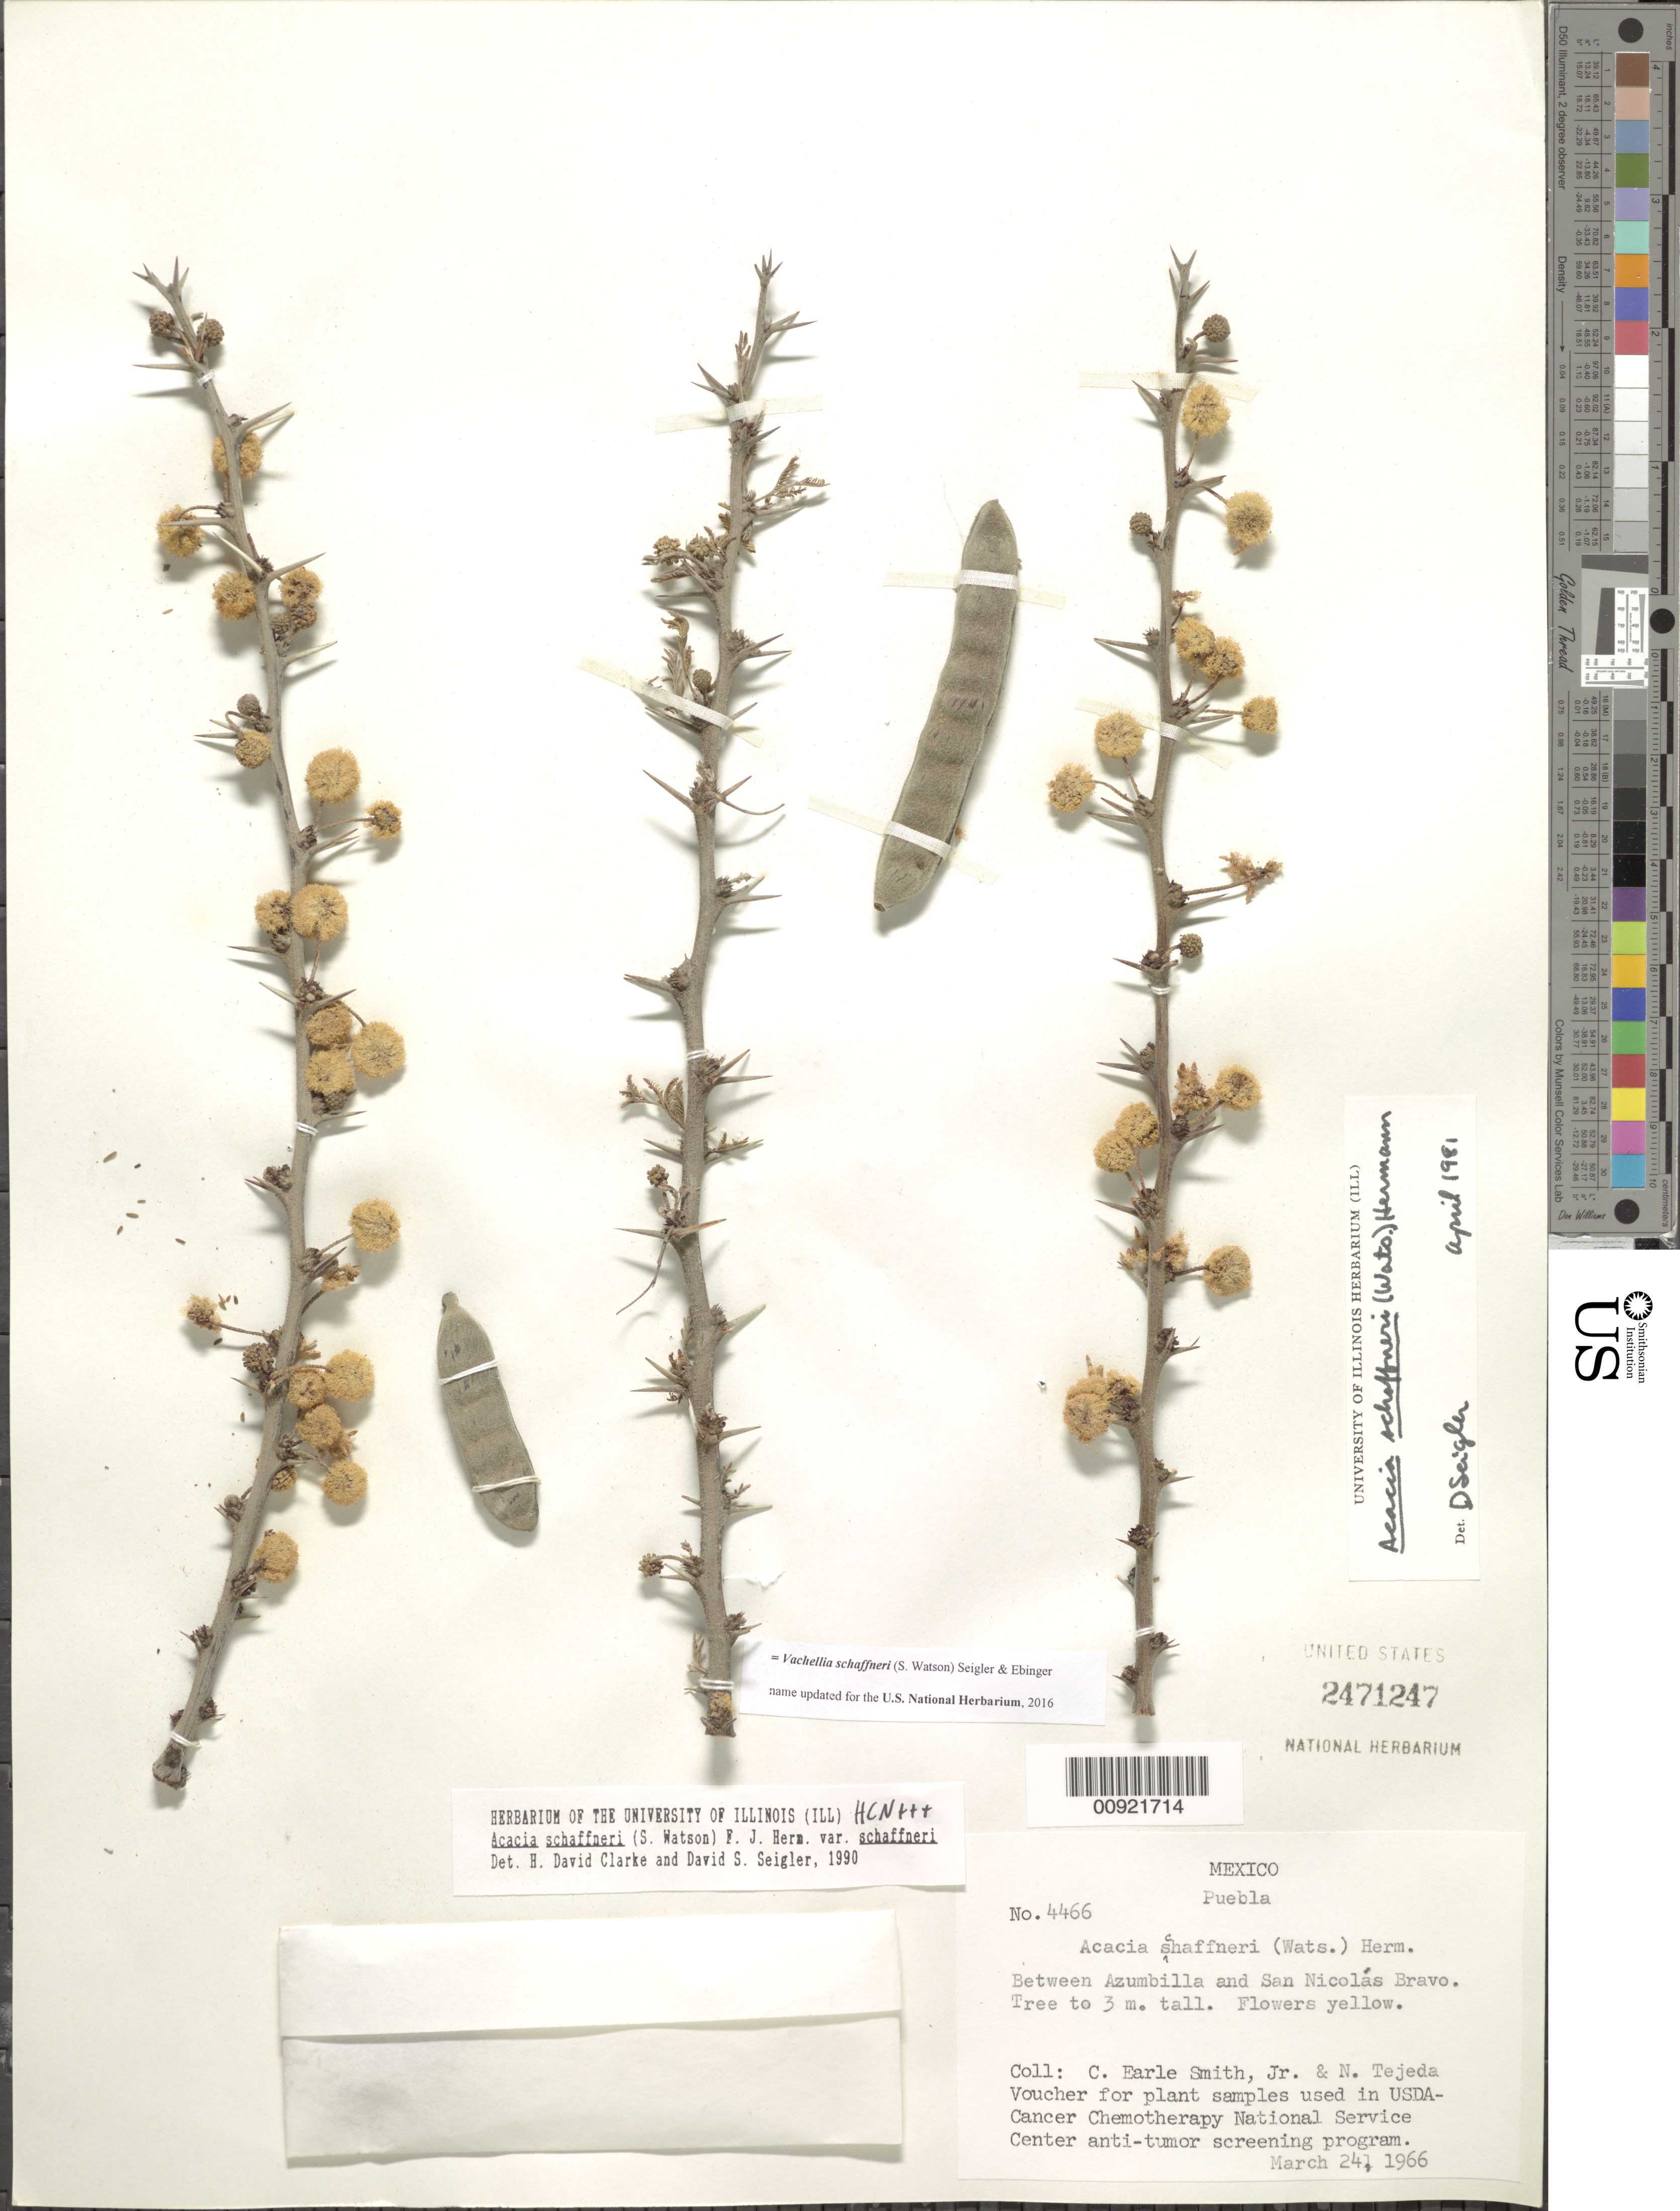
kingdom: Plantae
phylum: Tracheophyta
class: Magnoliopsida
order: Fabales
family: Fabaceae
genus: Vachellia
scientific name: Vachellia schaffneri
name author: (S. Watson) Seigler & Ebinger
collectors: C. E. Smith Jr. & N. Tejeda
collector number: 4466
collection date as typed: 24 Mar 1966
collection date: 1966-03-24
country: Mexico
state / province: Puebla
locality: Between Azumbilla and San Nicolás Bravo.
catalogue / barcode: US 2471247